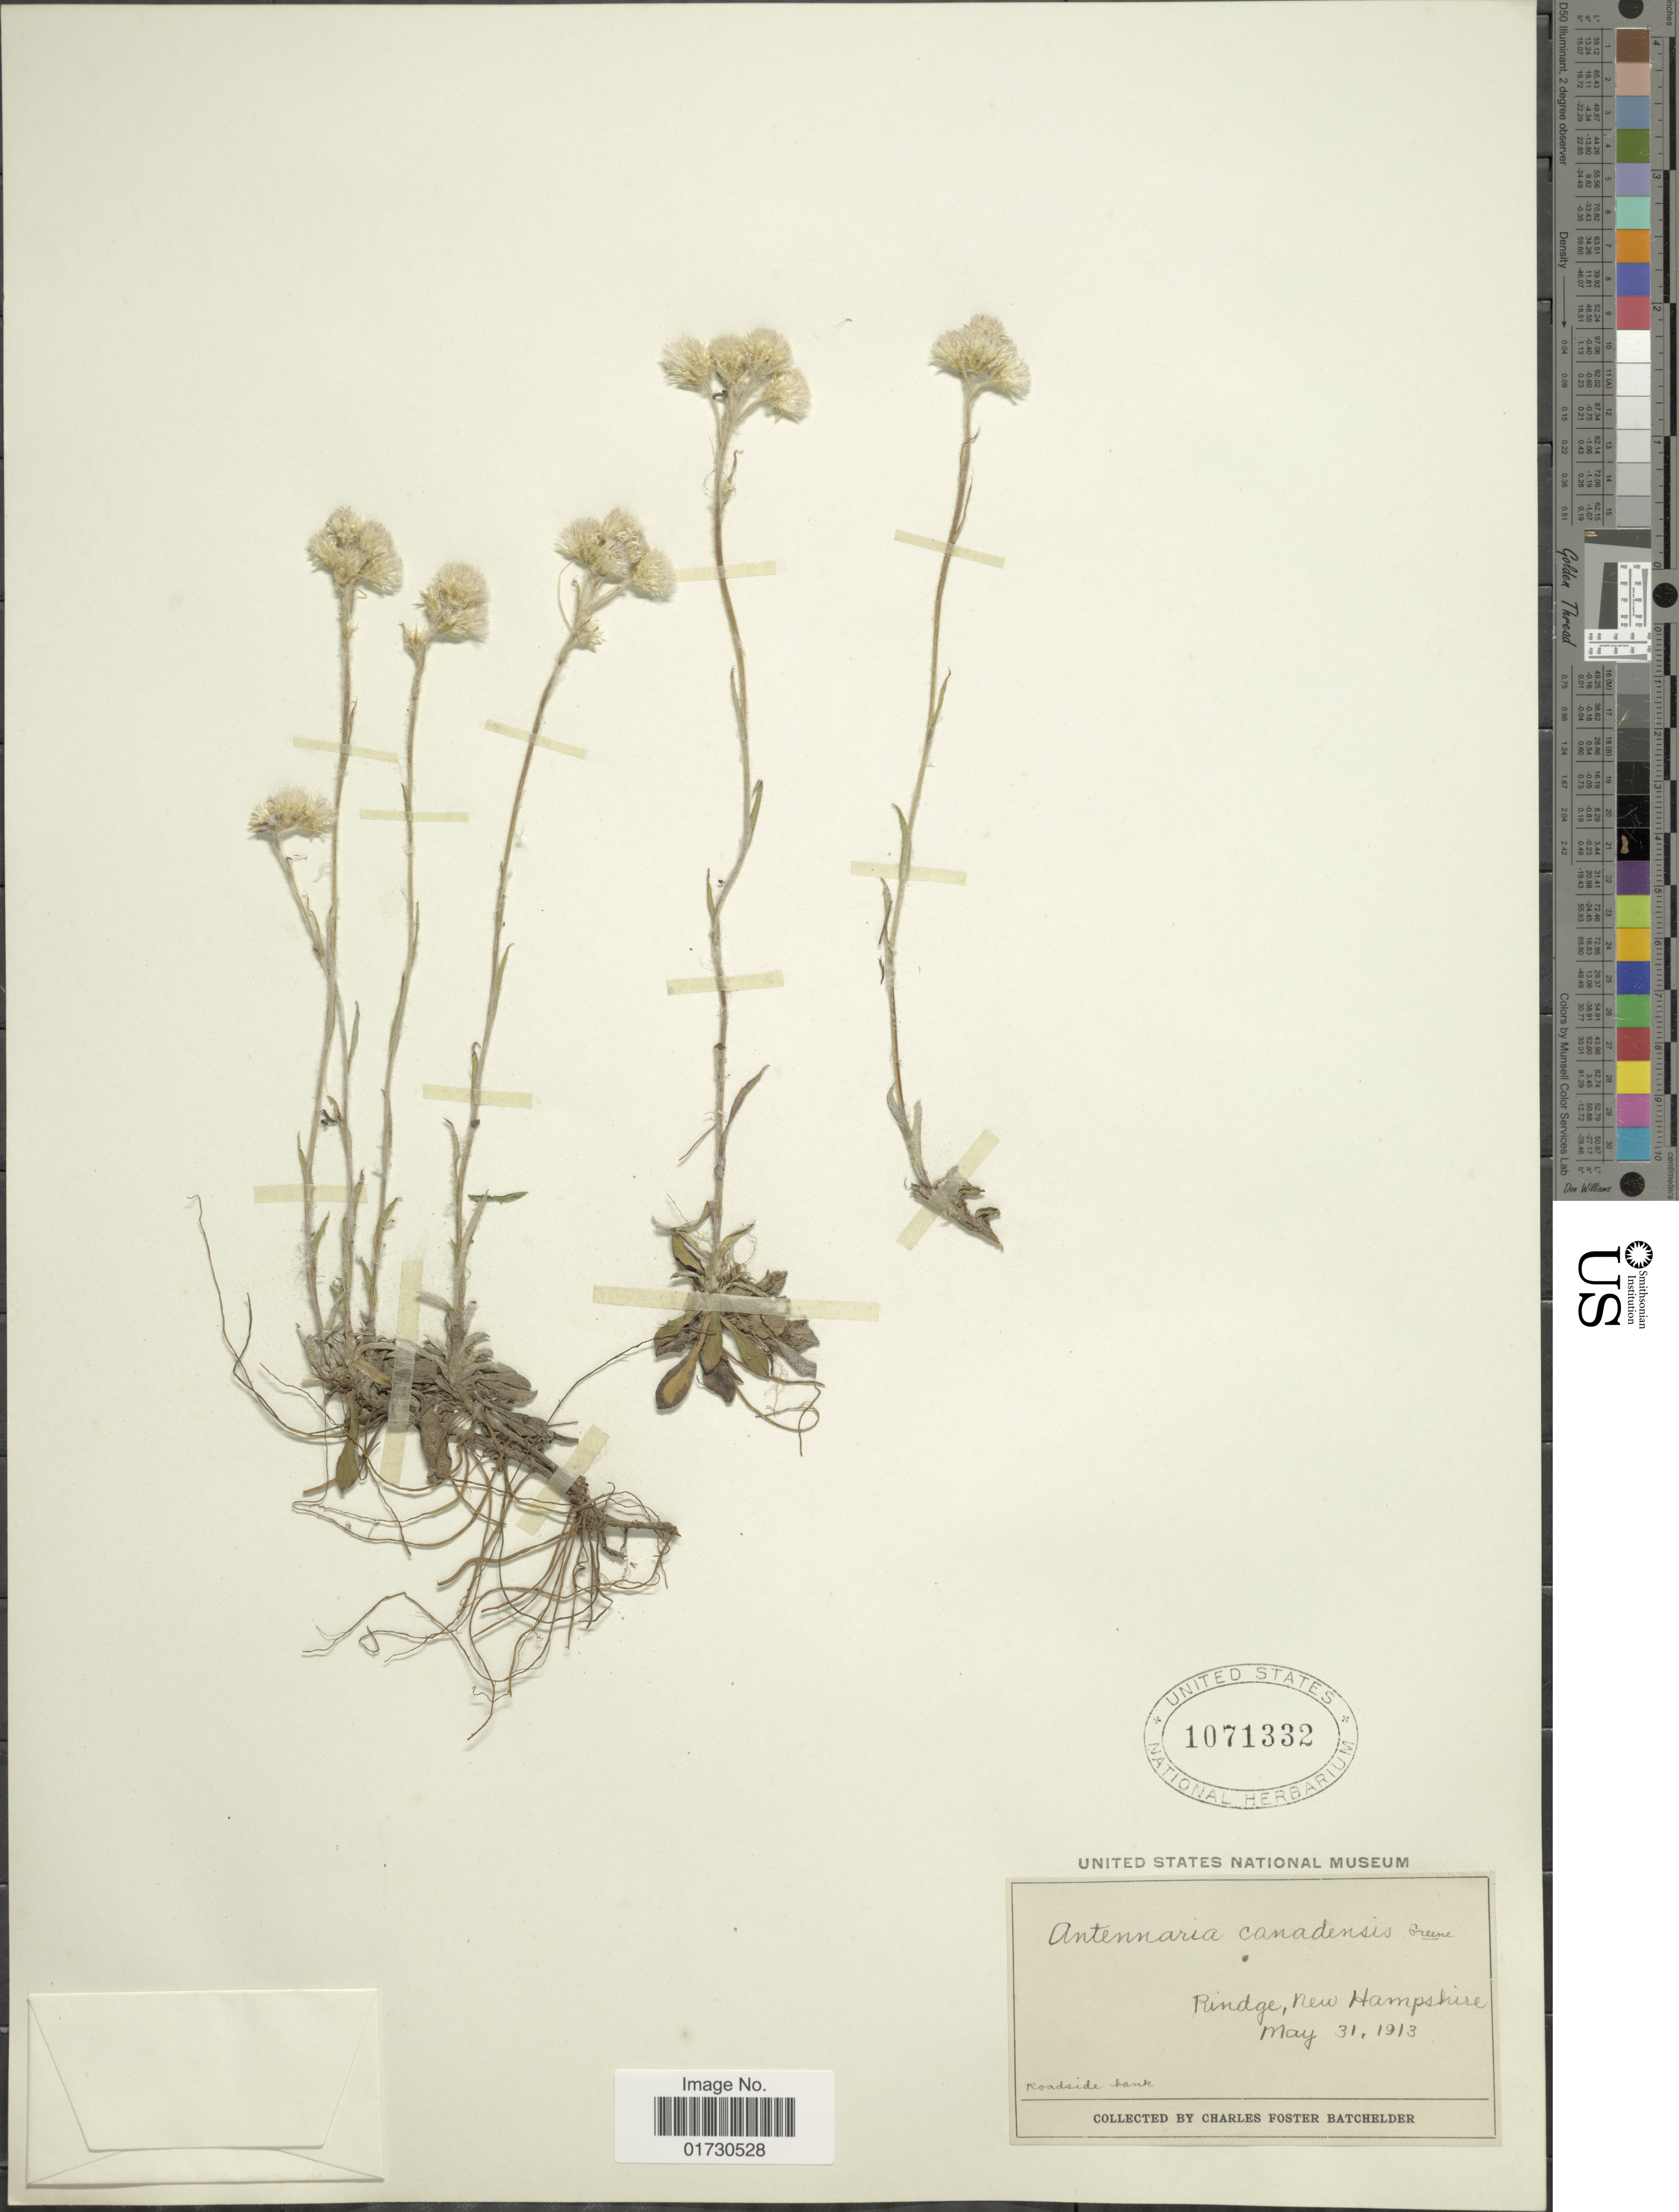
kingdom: Plantae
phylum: Tracheophyta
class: Magnoliopsida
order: Asterales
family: Asteraceae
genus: Antennaria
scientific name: Antennaria canadensis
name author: Greene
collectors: C. Batchelder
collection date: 1913-05-31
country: United States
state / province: New Hampshire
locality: Rindge, New Hampshire, Roadside bank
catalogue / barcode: US 1071322